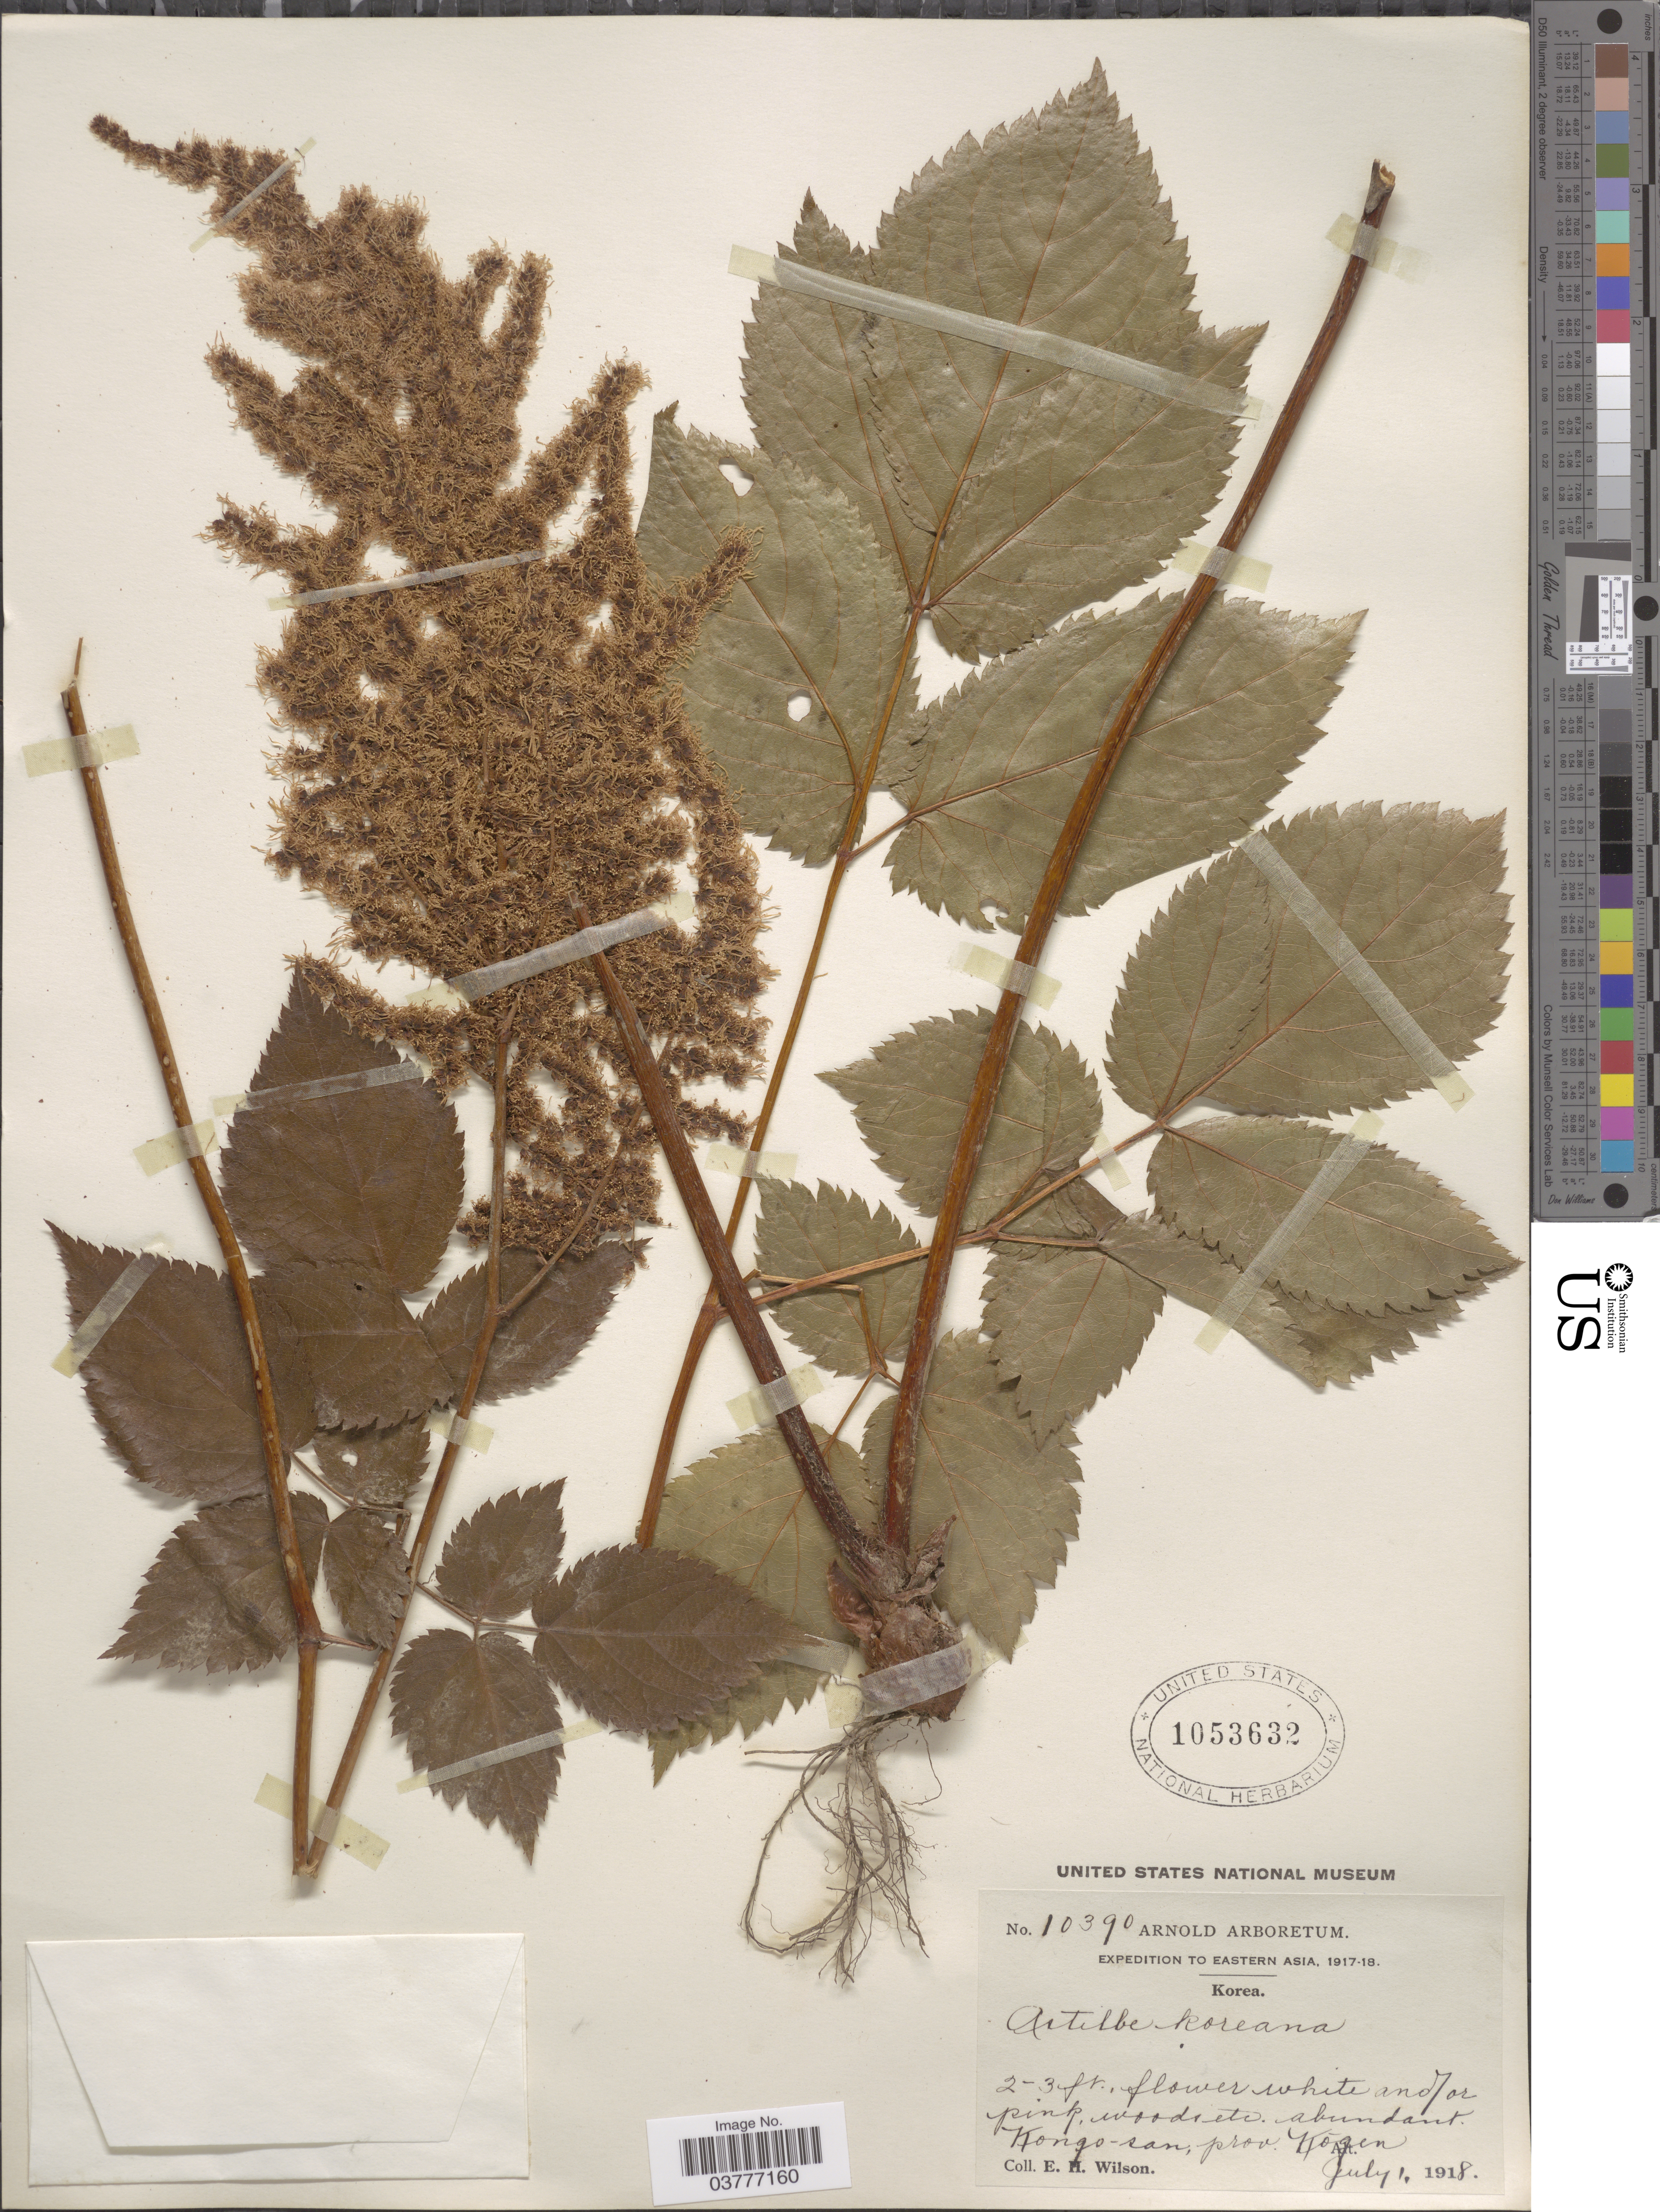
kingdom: Plantae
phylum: Tracheophyta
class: Magnoliopsida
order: Saxifragales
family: Saxifragaceae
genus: Astilbe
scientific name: Astilbe koreana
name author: Nakai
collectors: E. Wilson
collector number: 10390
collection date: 1918-07-01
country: North Korea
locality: Kongo-san, prov. Kogen.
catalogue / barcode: US 1053632